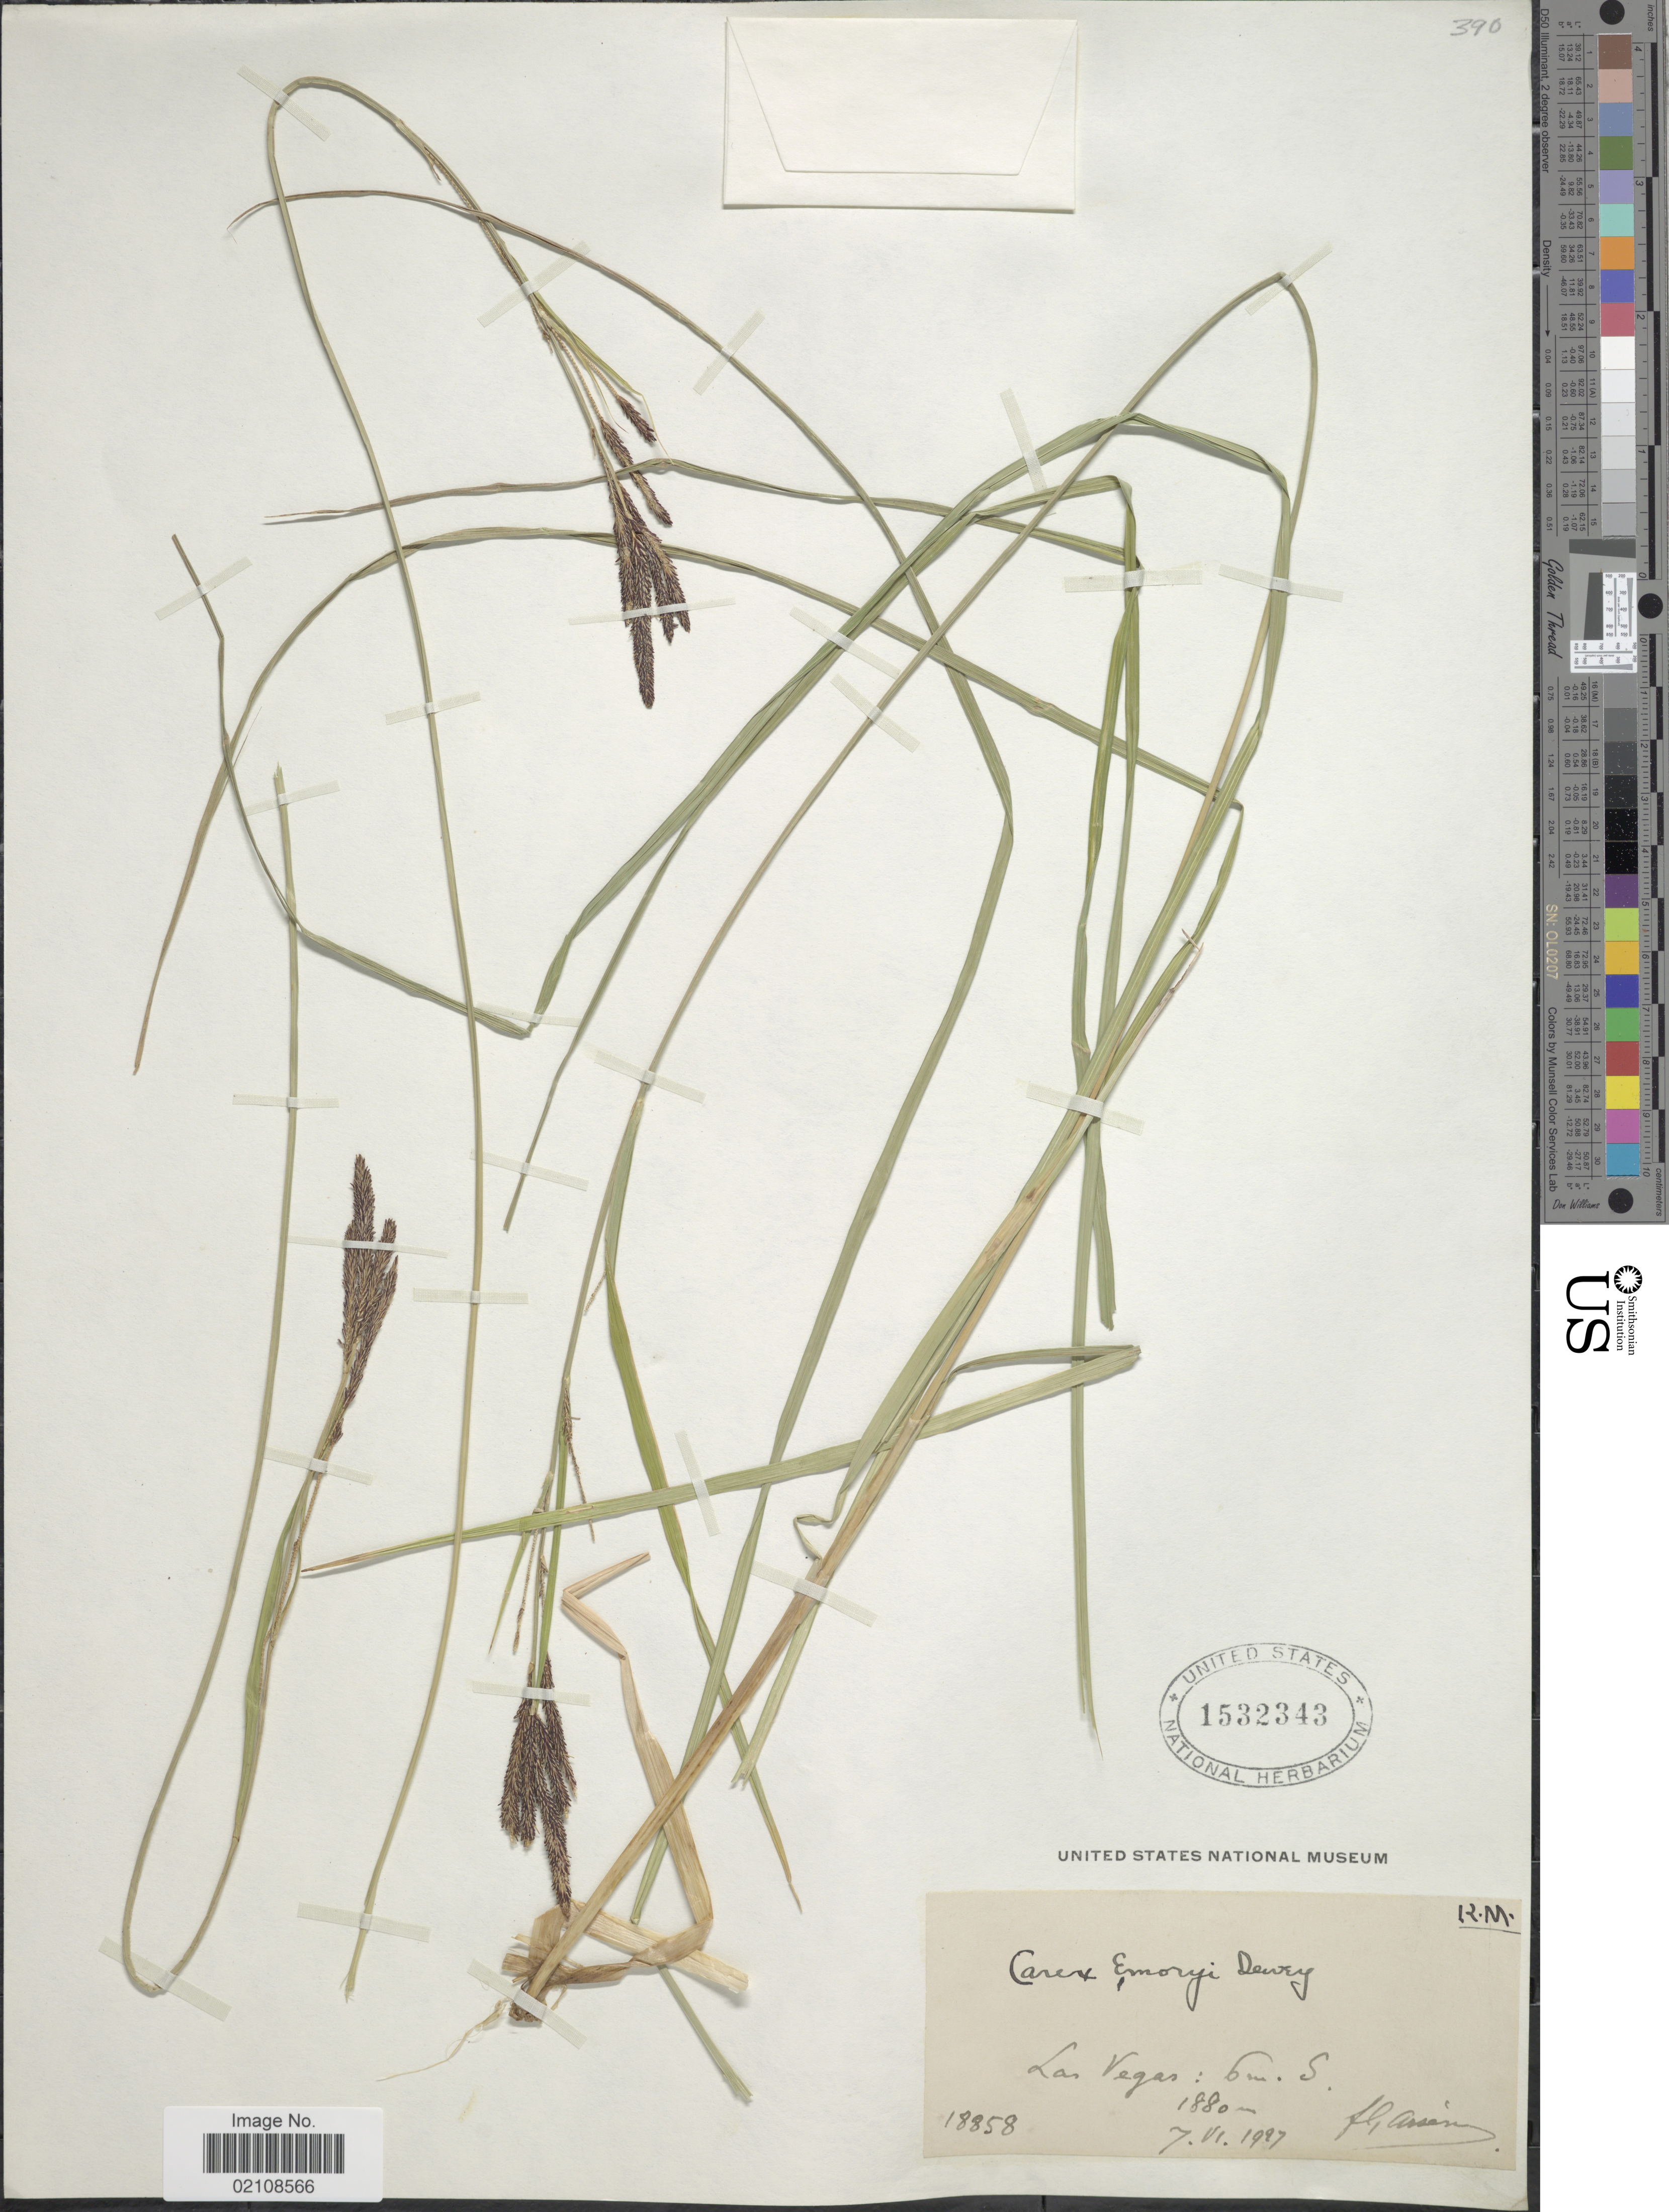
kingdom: Plantae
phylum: Tracheophyta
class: Liliopsida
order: Poales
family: Cyperaceae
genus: Carex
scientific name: Carex emoryi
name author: Dewey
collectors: Bro. G. Arsène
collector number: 18858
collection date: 1927-06-07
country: United States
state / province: New Mexico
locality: Las Vegas: 6m. S.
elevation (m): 1880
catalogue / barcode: US 1532343